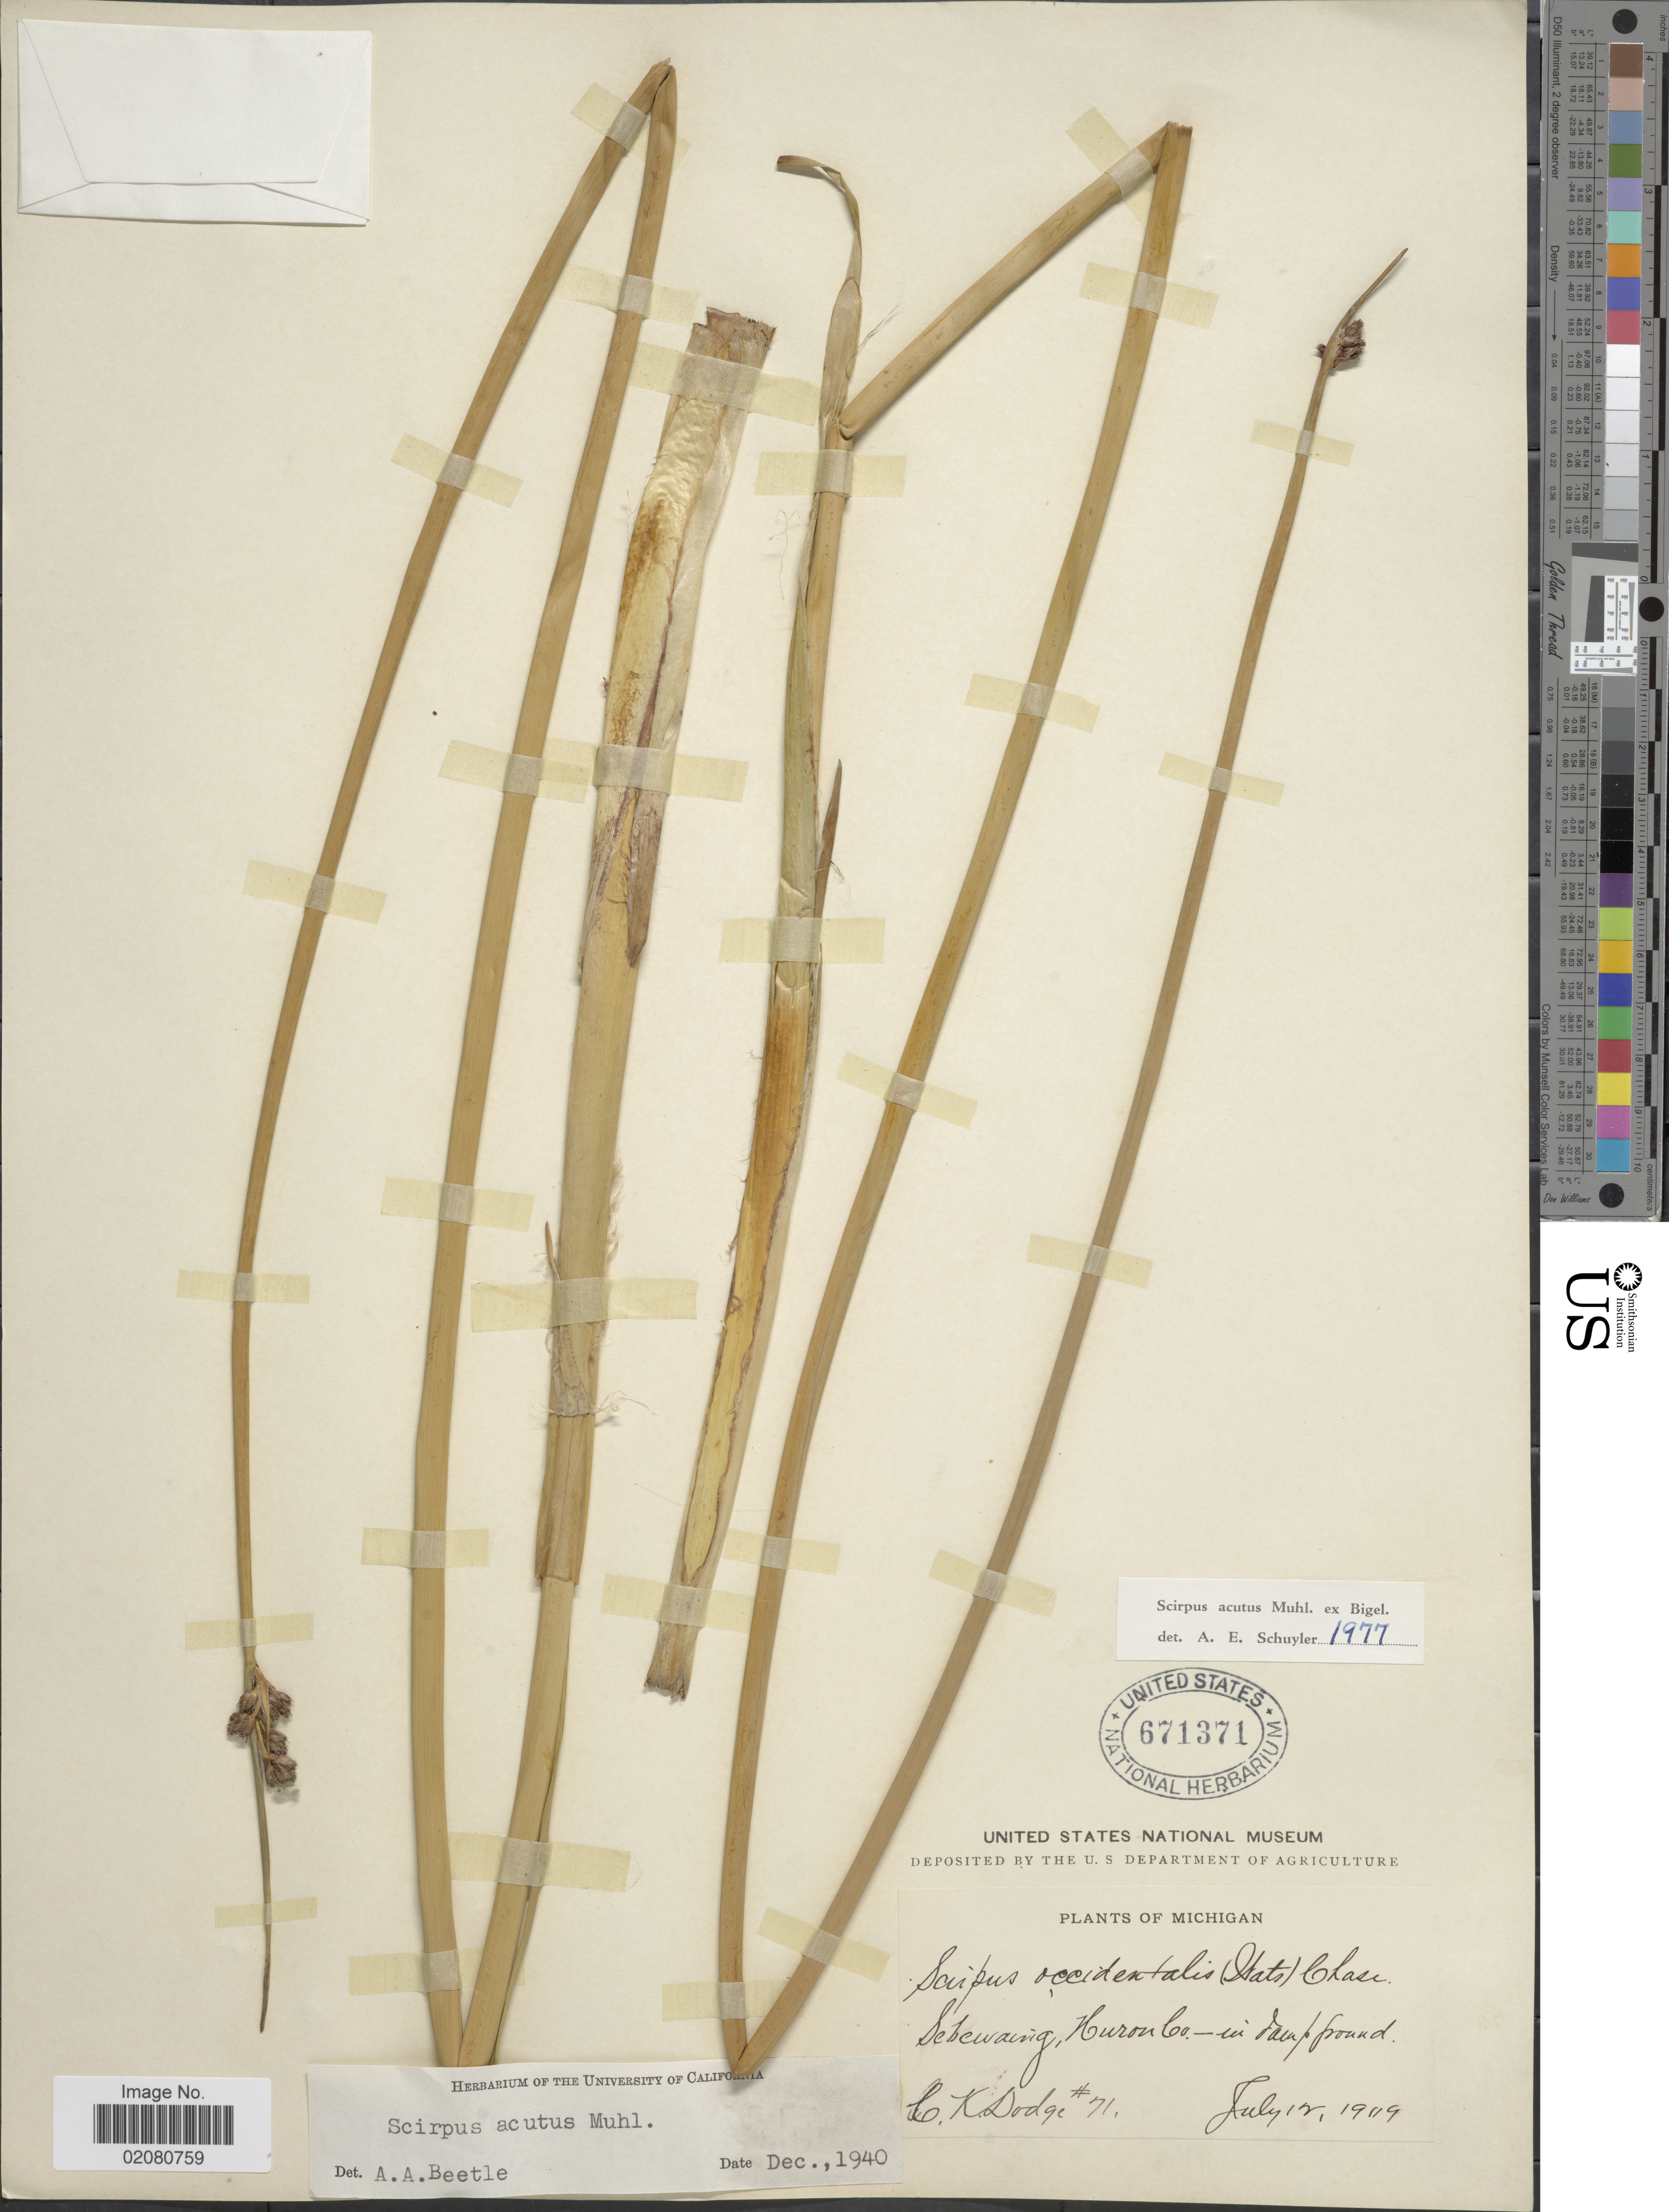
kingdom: Plantae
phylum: Tracheophyta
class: Liliopsida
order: Poales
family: Cyperaceae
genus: Schoenoplectus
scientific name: Schoenoplectus acutus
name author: (Muhl. ex Bigelow) Á. Löve & D. Löve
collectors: C. Dodge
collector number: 71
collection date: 1909-07-12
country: United States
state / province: Michigan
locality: Sebewaing, Huron Co.- in damp ground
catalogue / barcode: US 671371